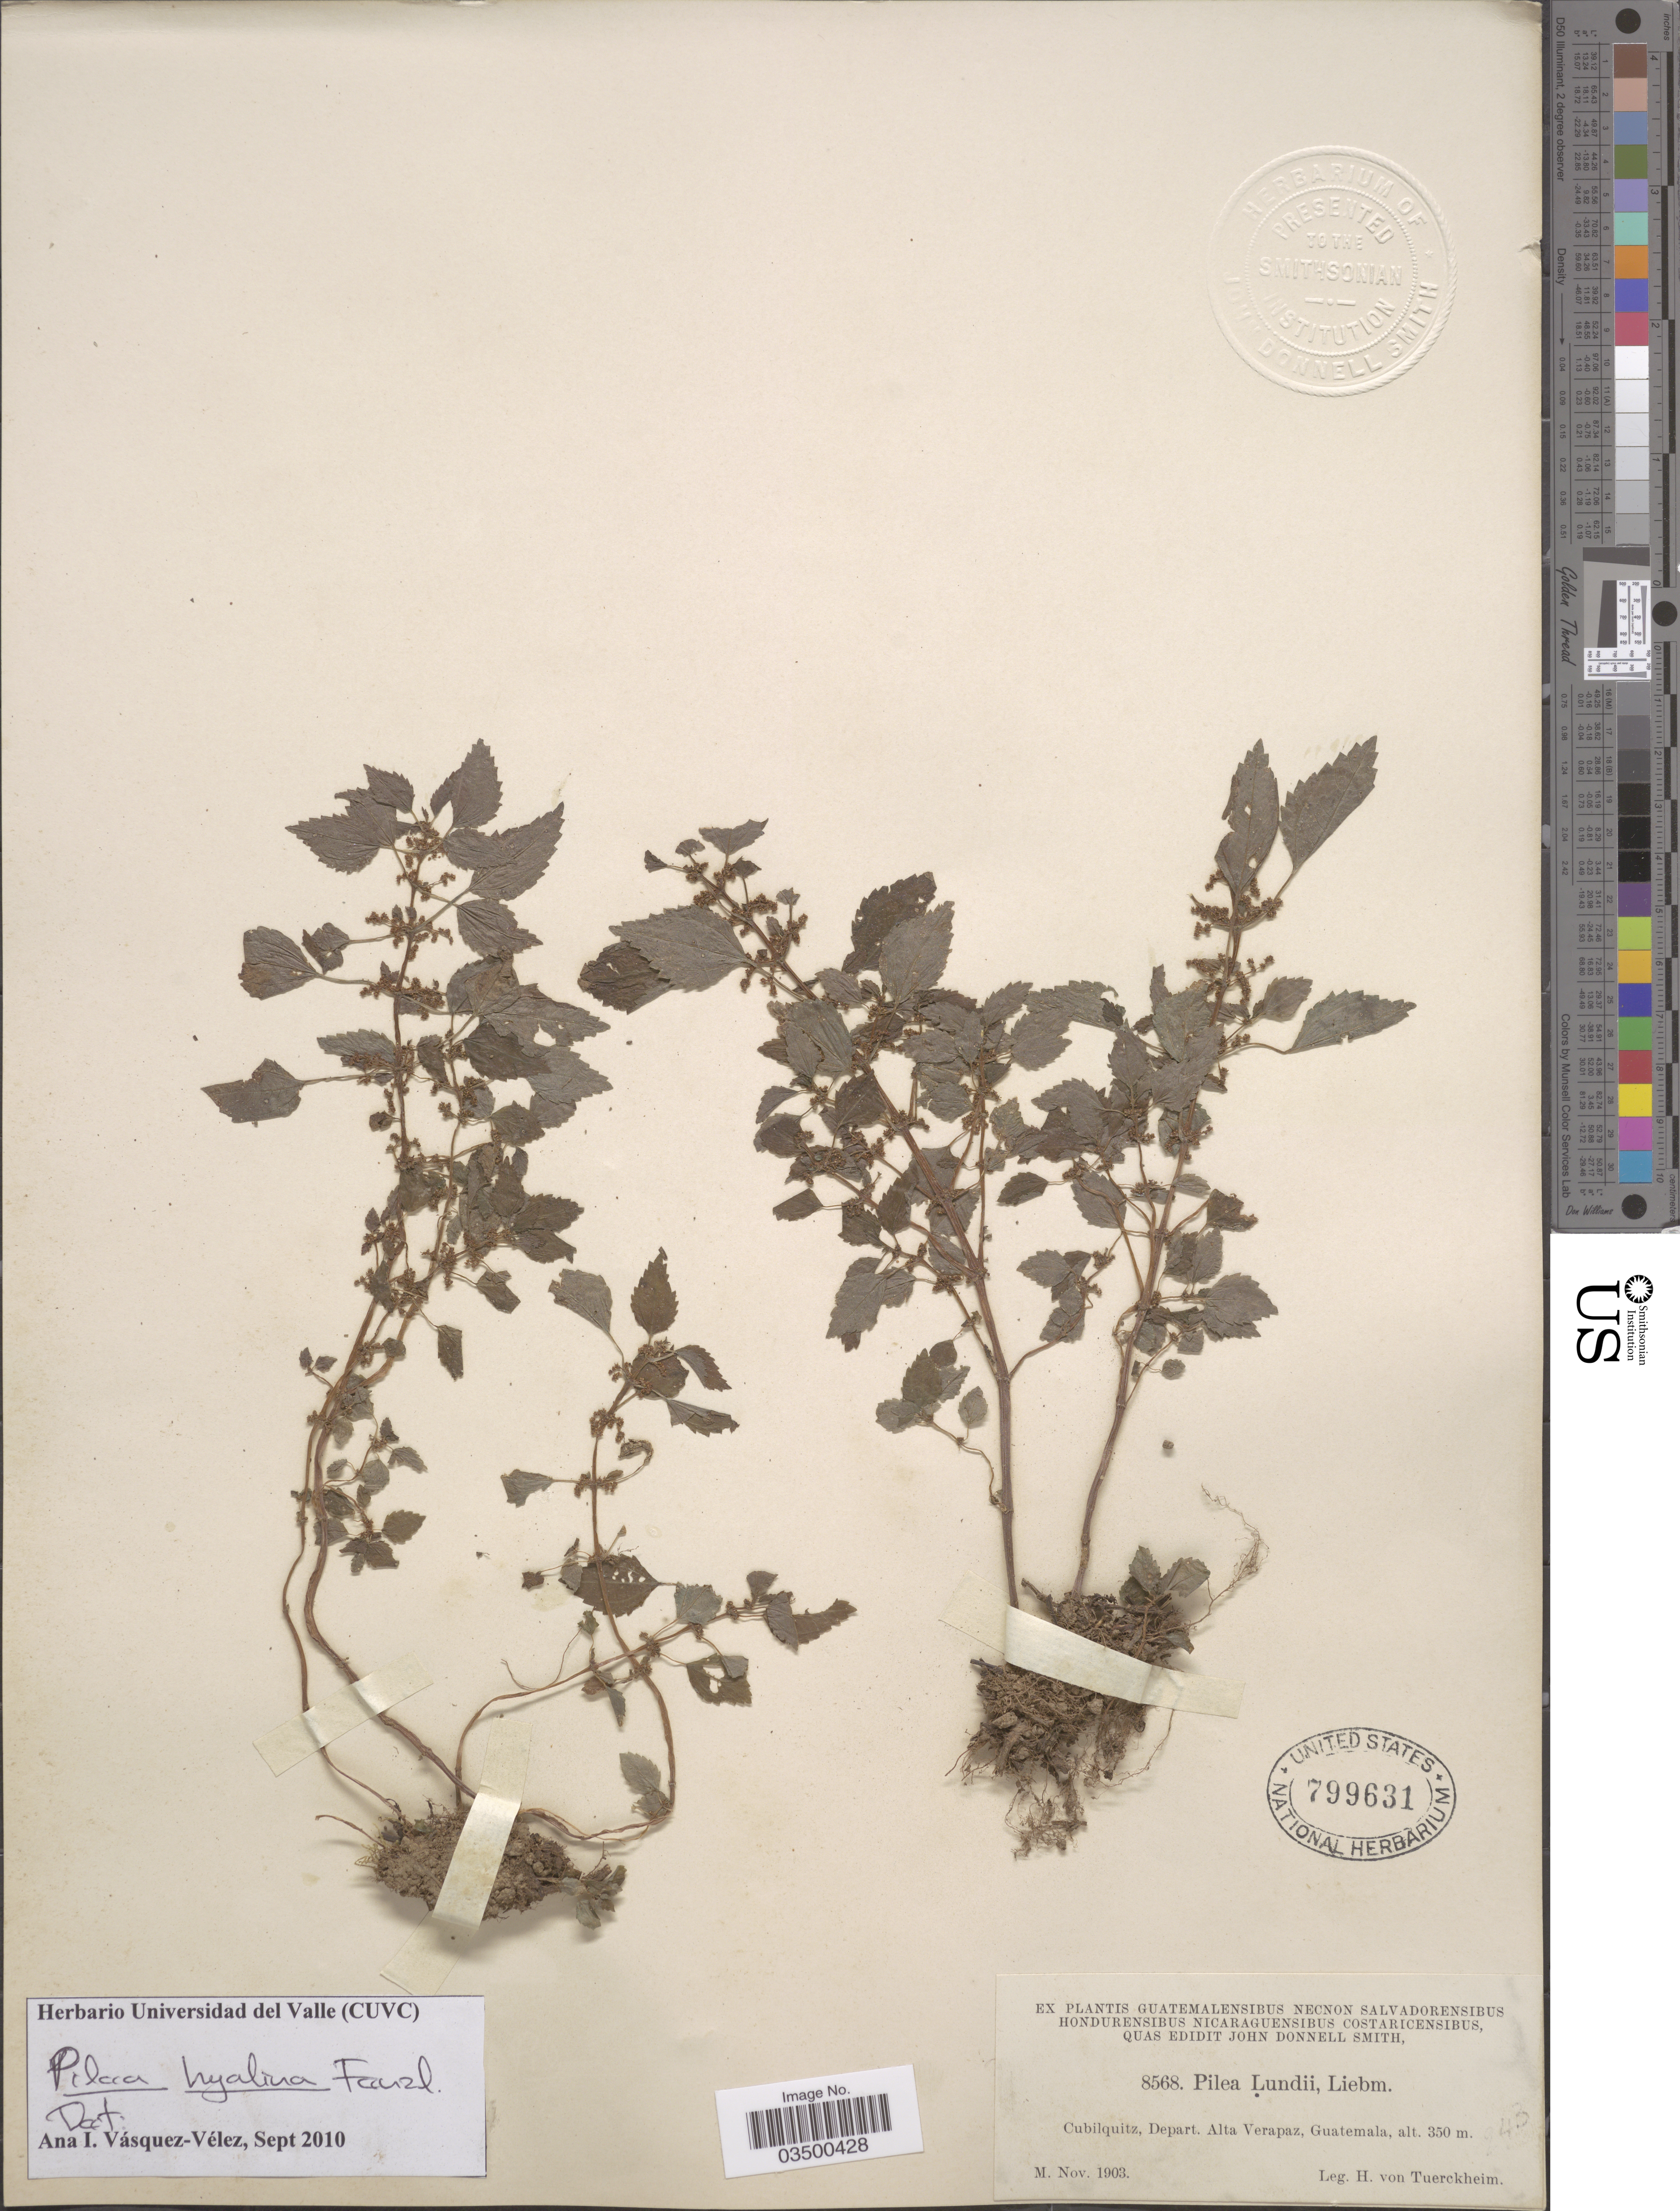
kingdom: Plantae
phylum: Tracheophyta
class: Magnoliopsida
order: Rosales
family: Urticaceae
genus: Pilea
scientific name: Pilea hyalina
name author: Fenzl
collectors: H. von Türckheim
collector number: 8568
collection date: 1903-11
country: Guatemala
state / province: Alta Verapaz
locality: Cubilquitz, Depart. Alta Verapaz.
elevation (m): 350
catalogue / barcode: US 799631